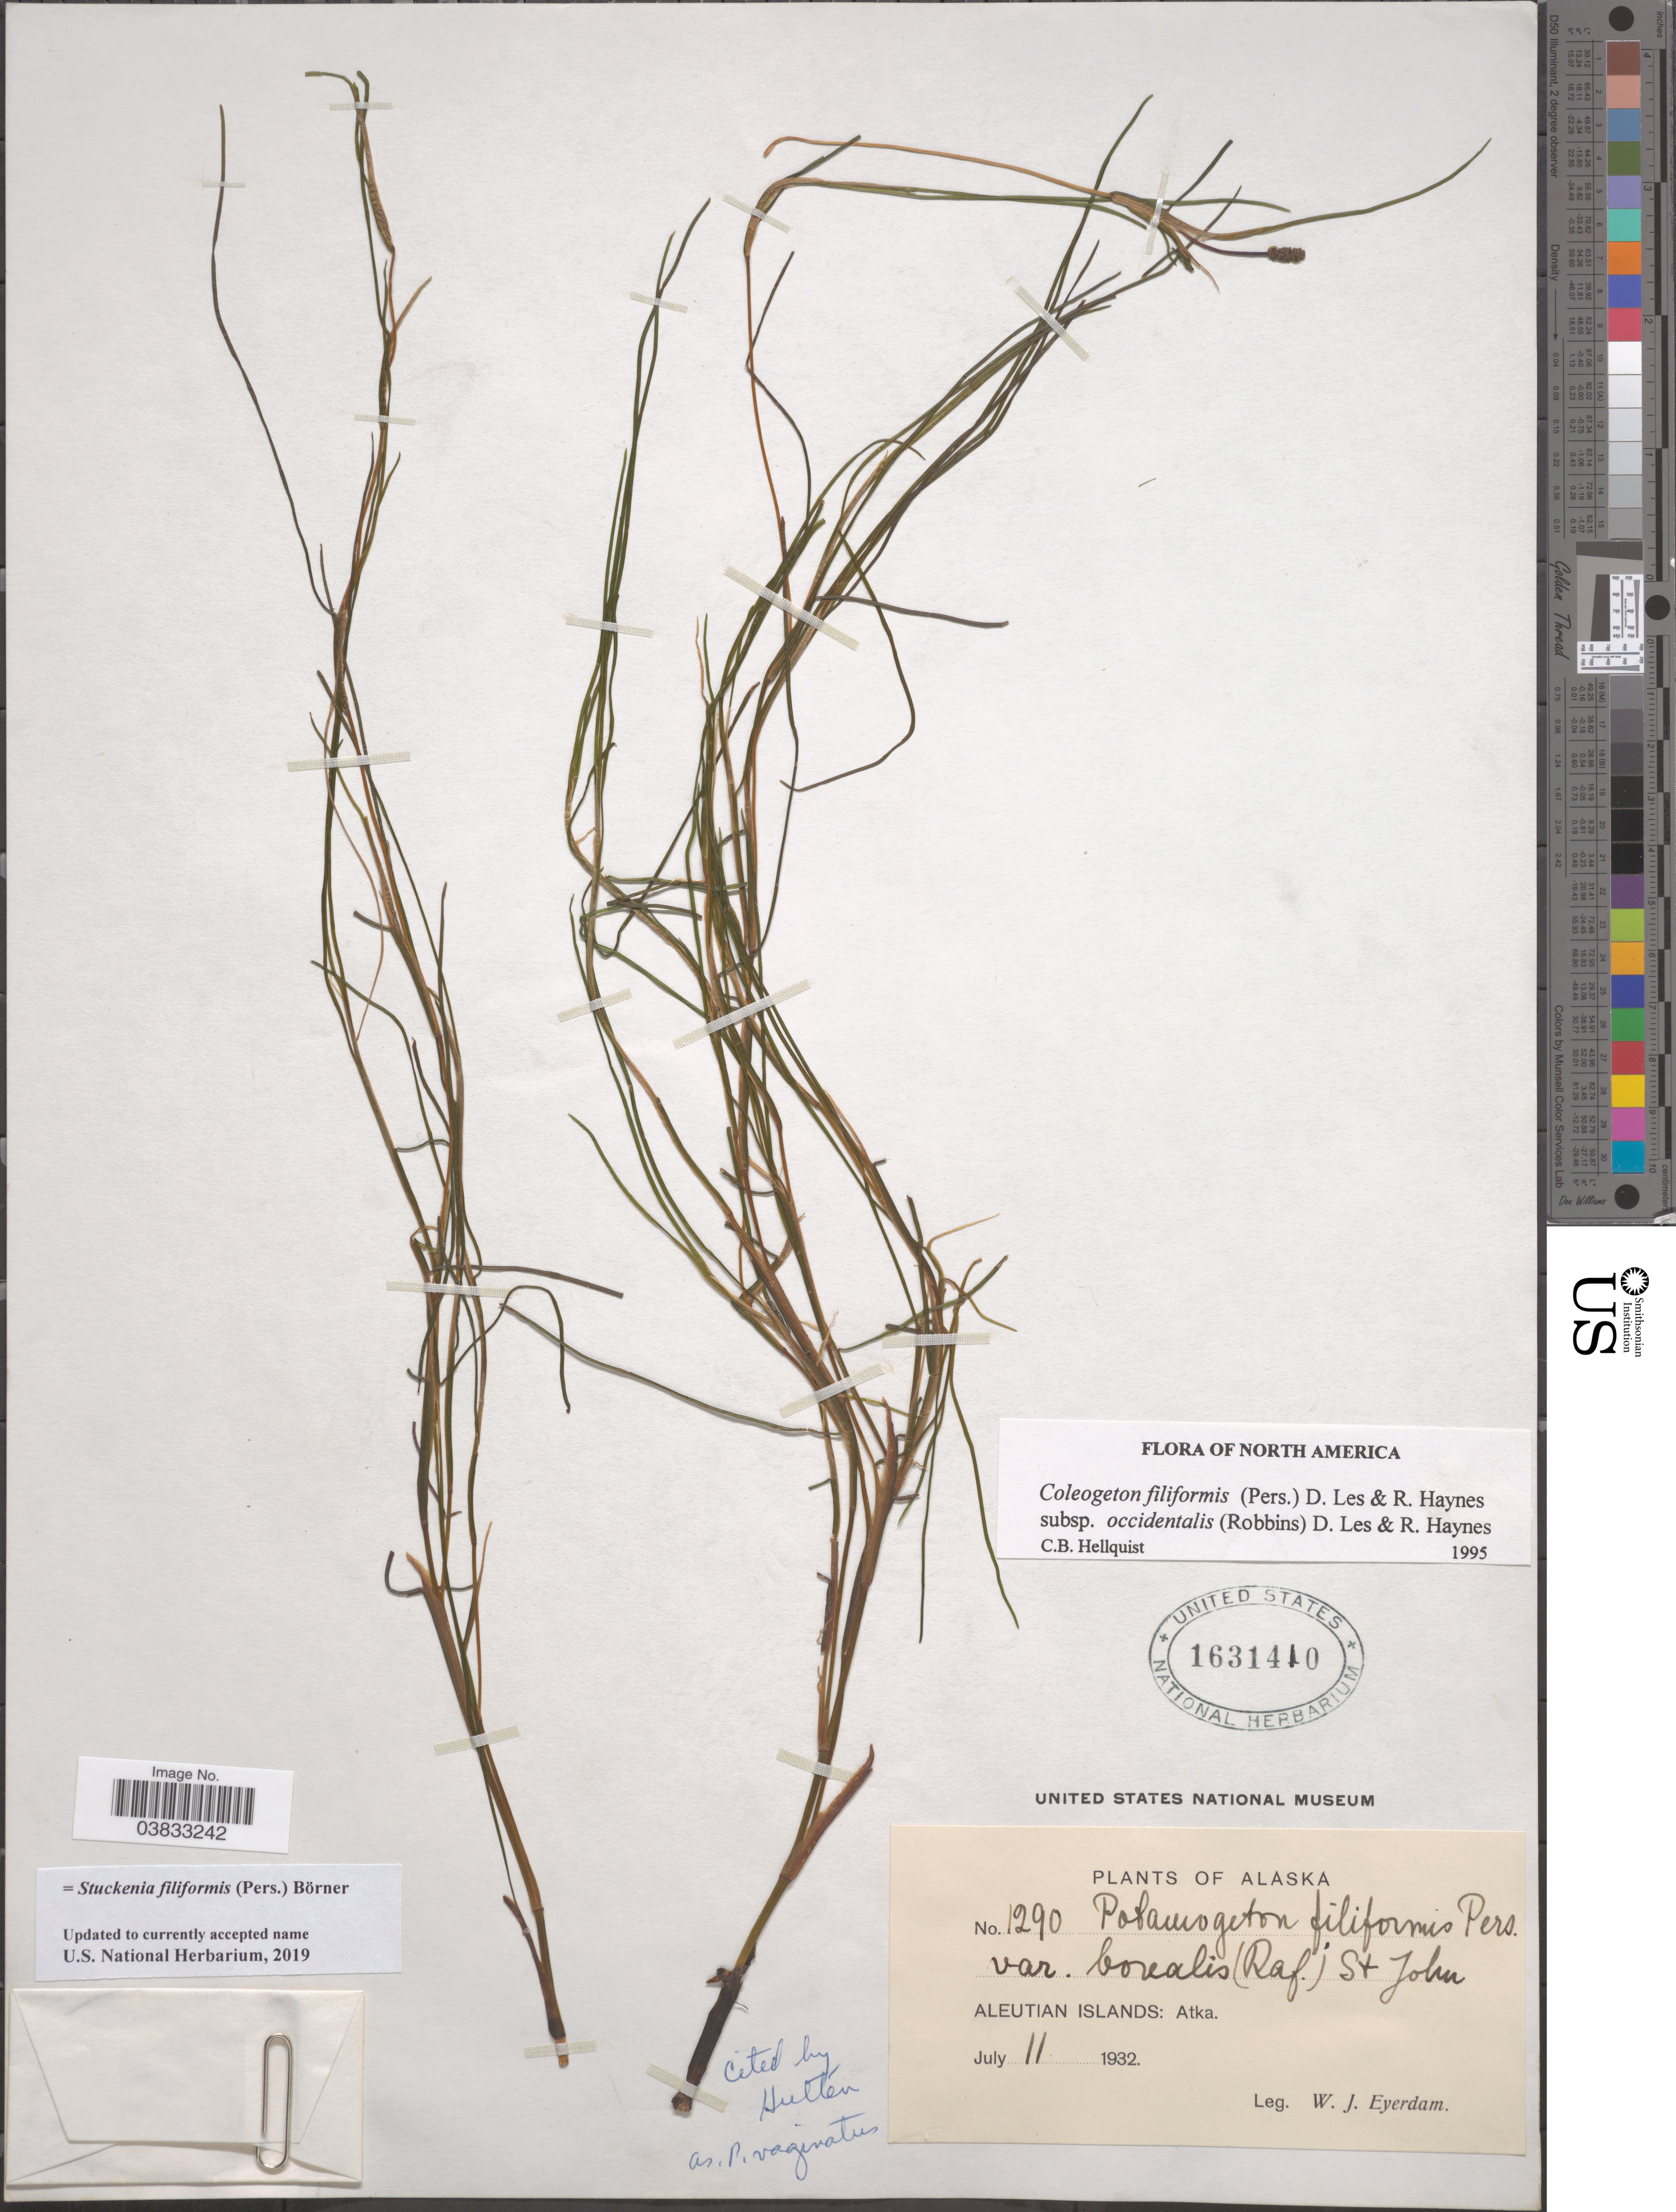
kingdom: Plantae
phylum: Tracheophyta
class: Liliopsida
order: Alismatales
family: Potamogetonaceae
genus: Stuckenia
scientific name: Stuckenia filiformis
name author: (Pers.) Börner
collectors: W. J. Eyerdam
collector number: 1290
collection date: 1932-07-11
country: United States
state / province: Alaska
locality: Aleutian Islands: Atka.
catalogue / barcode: US 1631410